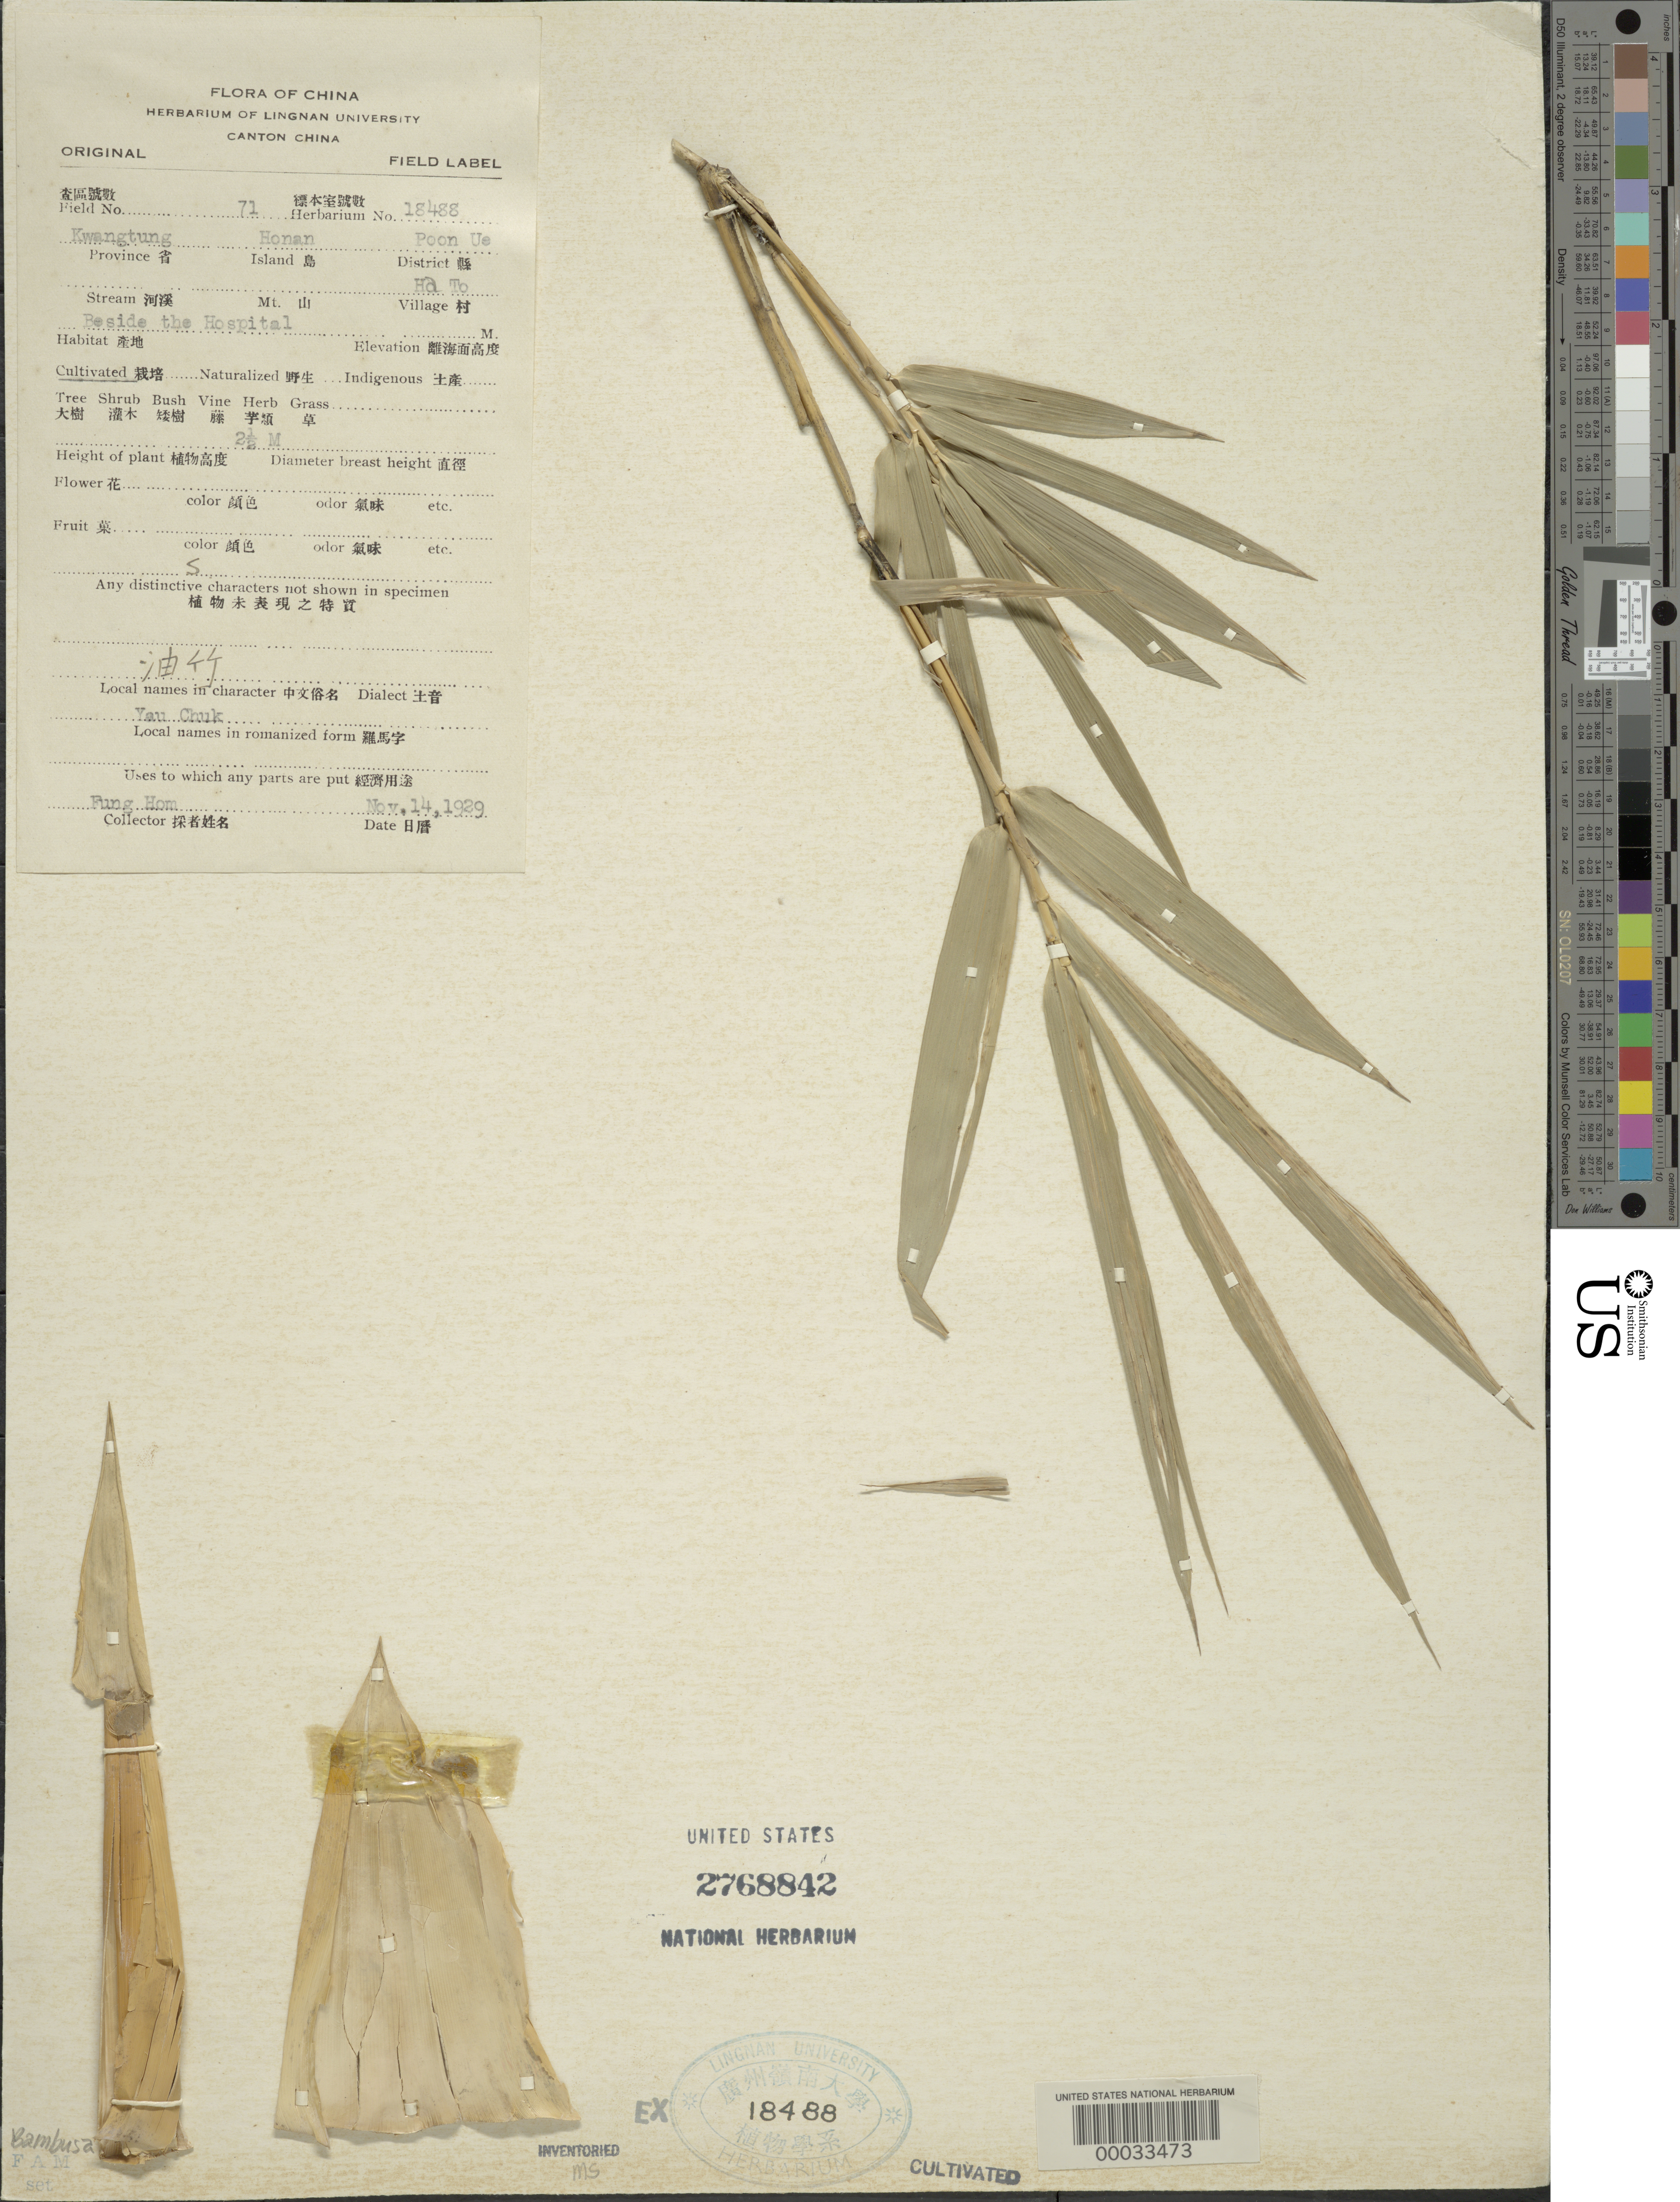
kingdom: Plantae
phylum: Tracheophyta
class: Liliopsida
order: Poales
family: Poaceae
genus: Bambusa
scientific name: Bambusa sp.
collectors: H. L. Fung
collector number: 71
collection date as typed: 14 Nov 1929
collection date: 1929-11-14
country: China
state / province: Guangdong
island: Honam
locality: Poon Ue, Ha To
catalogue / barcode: US 2768842